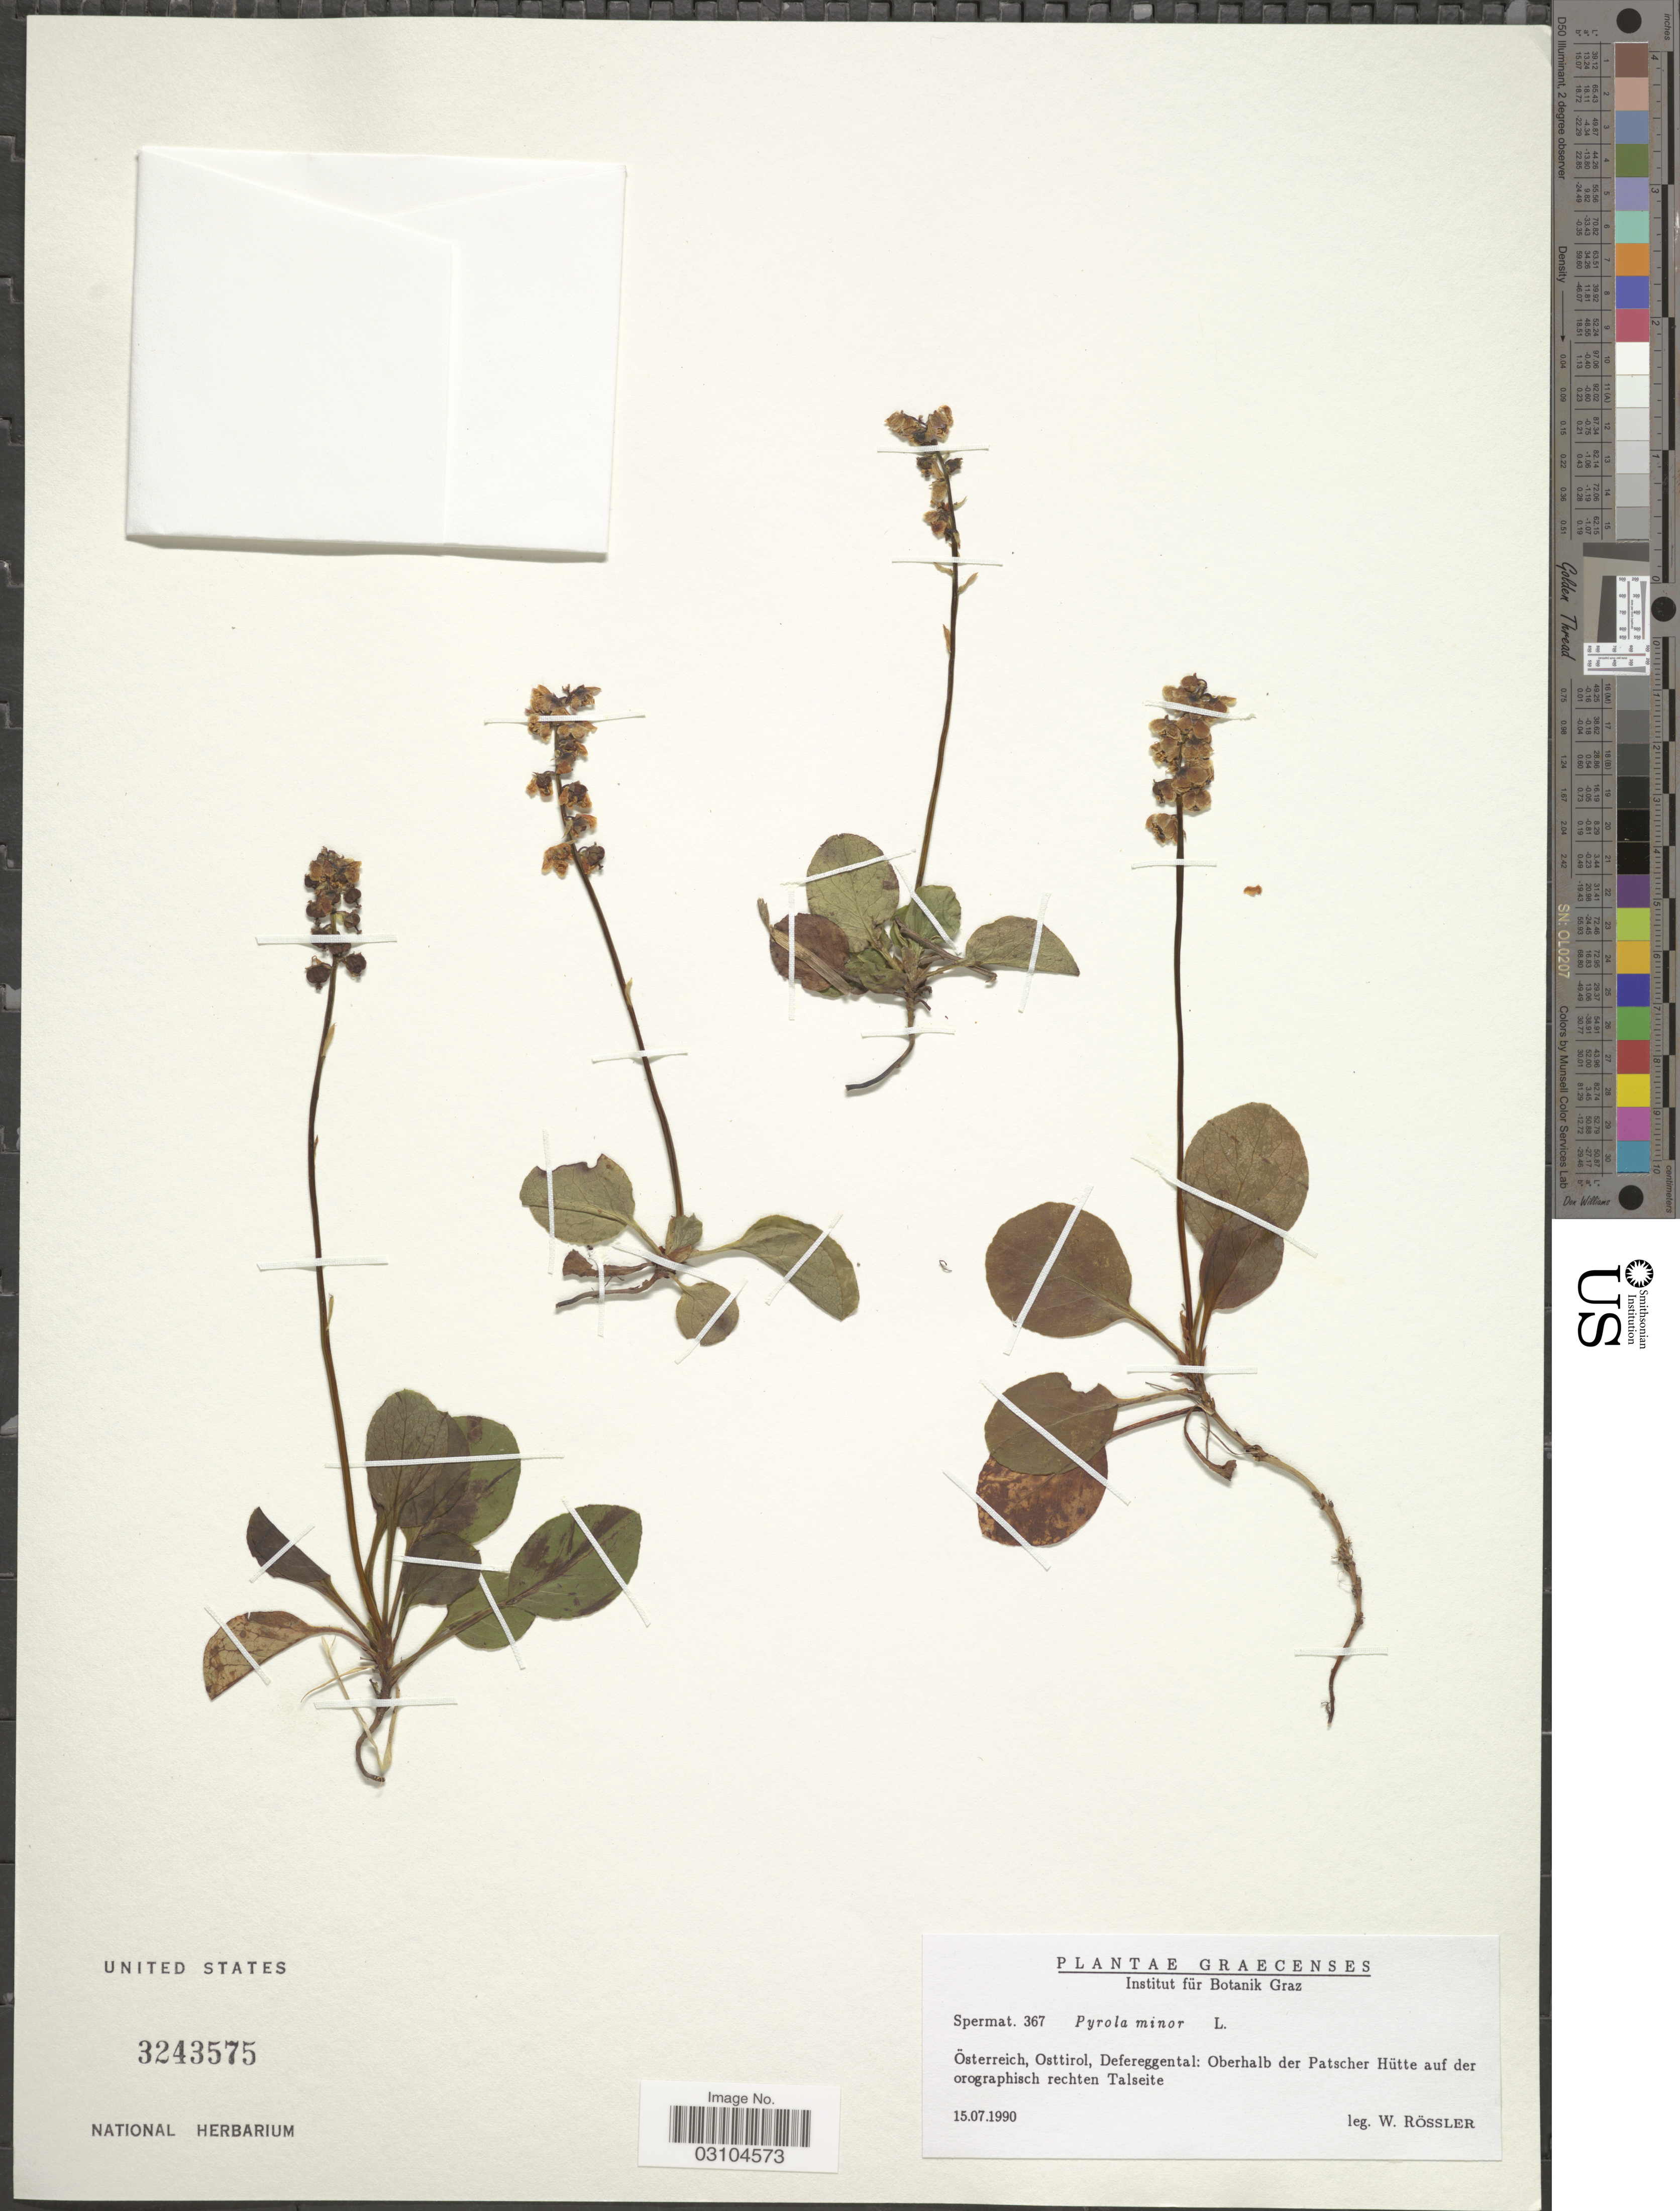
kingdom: Plantae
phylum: Tracheophyta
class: Magnoliopsida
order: Ericales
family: Ericaceae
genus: Pyrola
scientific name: Pyrola minor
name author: L.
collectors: Rössler, W.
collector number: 367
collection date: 1990-07-15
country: Austria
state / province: Tirol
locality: Österreich, Osttirol, Defereggental: Oberhalb der Patscher Hütte auf der orographisch rechten Talseite.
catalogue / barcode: US 3243575